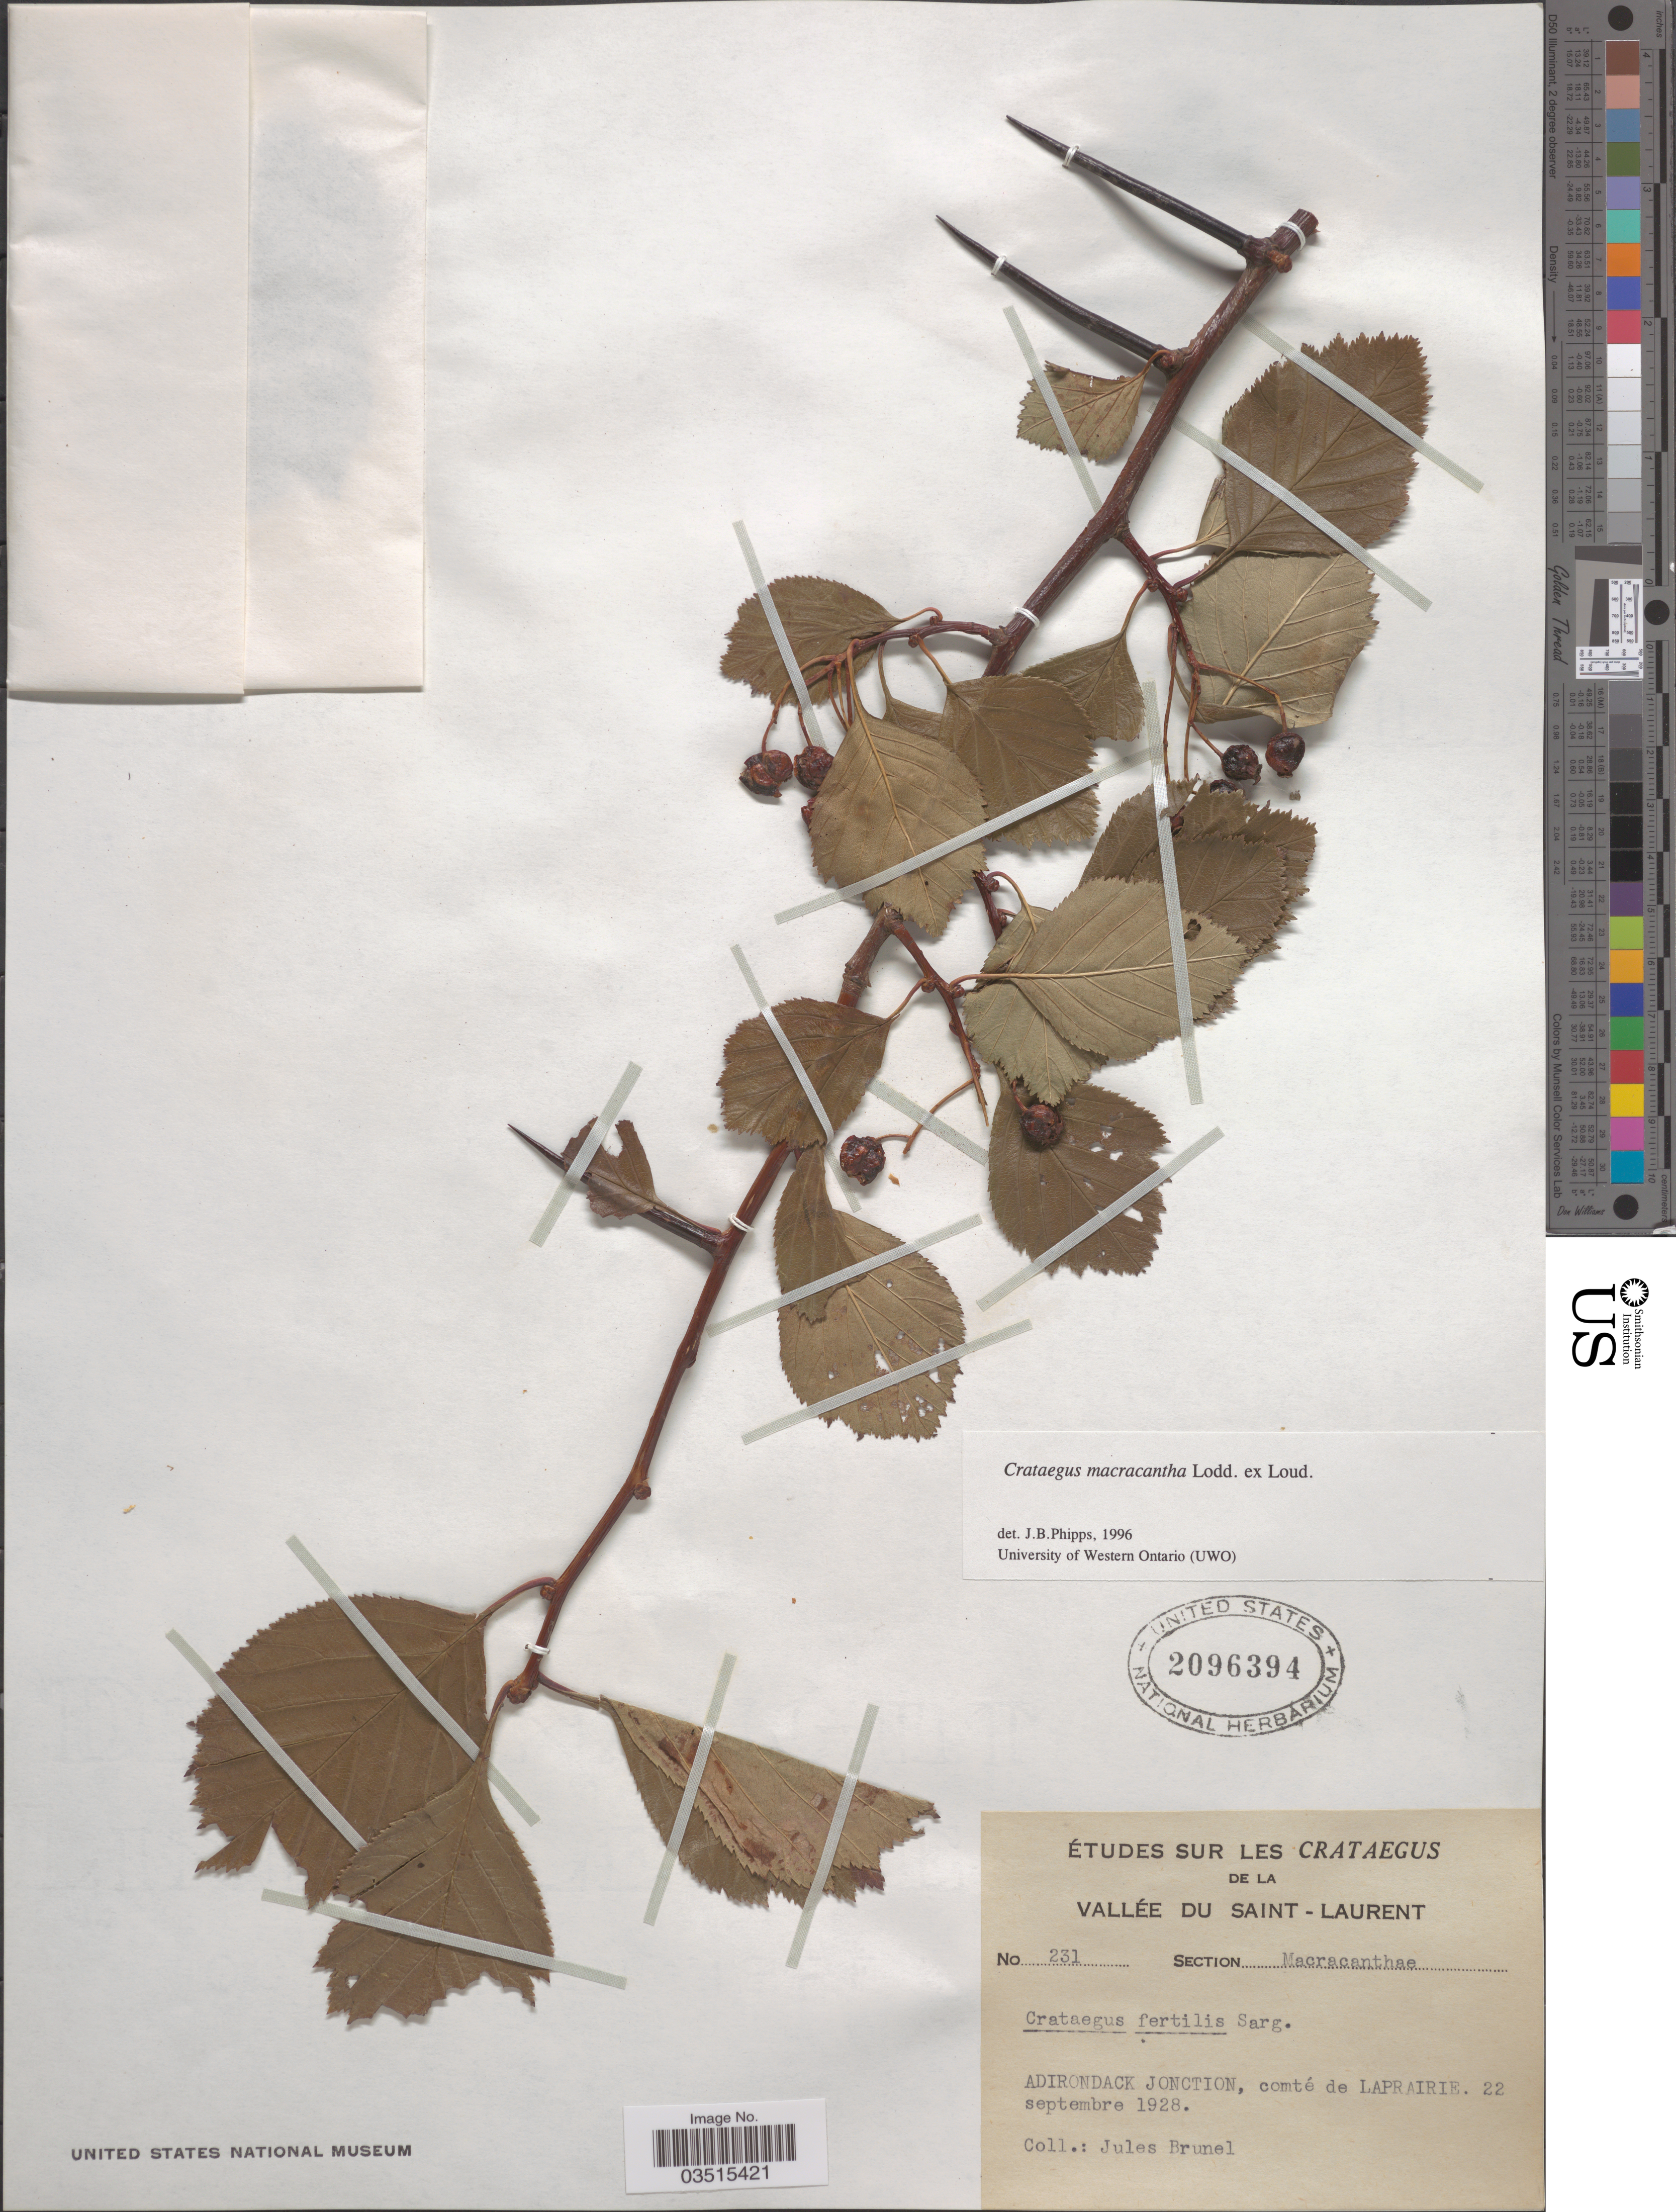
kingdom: Plantae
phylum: Tracheophyta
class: Magnoliopsida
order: Rosales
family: Rosaceae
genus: Crataegus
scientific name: Crataegus macracantha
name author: (Lindl.) Lodd. ex Loudon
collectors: J. Brunel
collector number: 231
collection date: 1928-09-22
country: Canada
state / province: Quebec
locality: Vallée du Saint - Laurent. Adirondack Jonction, comté de Laprairie.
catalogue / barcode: US 2096394